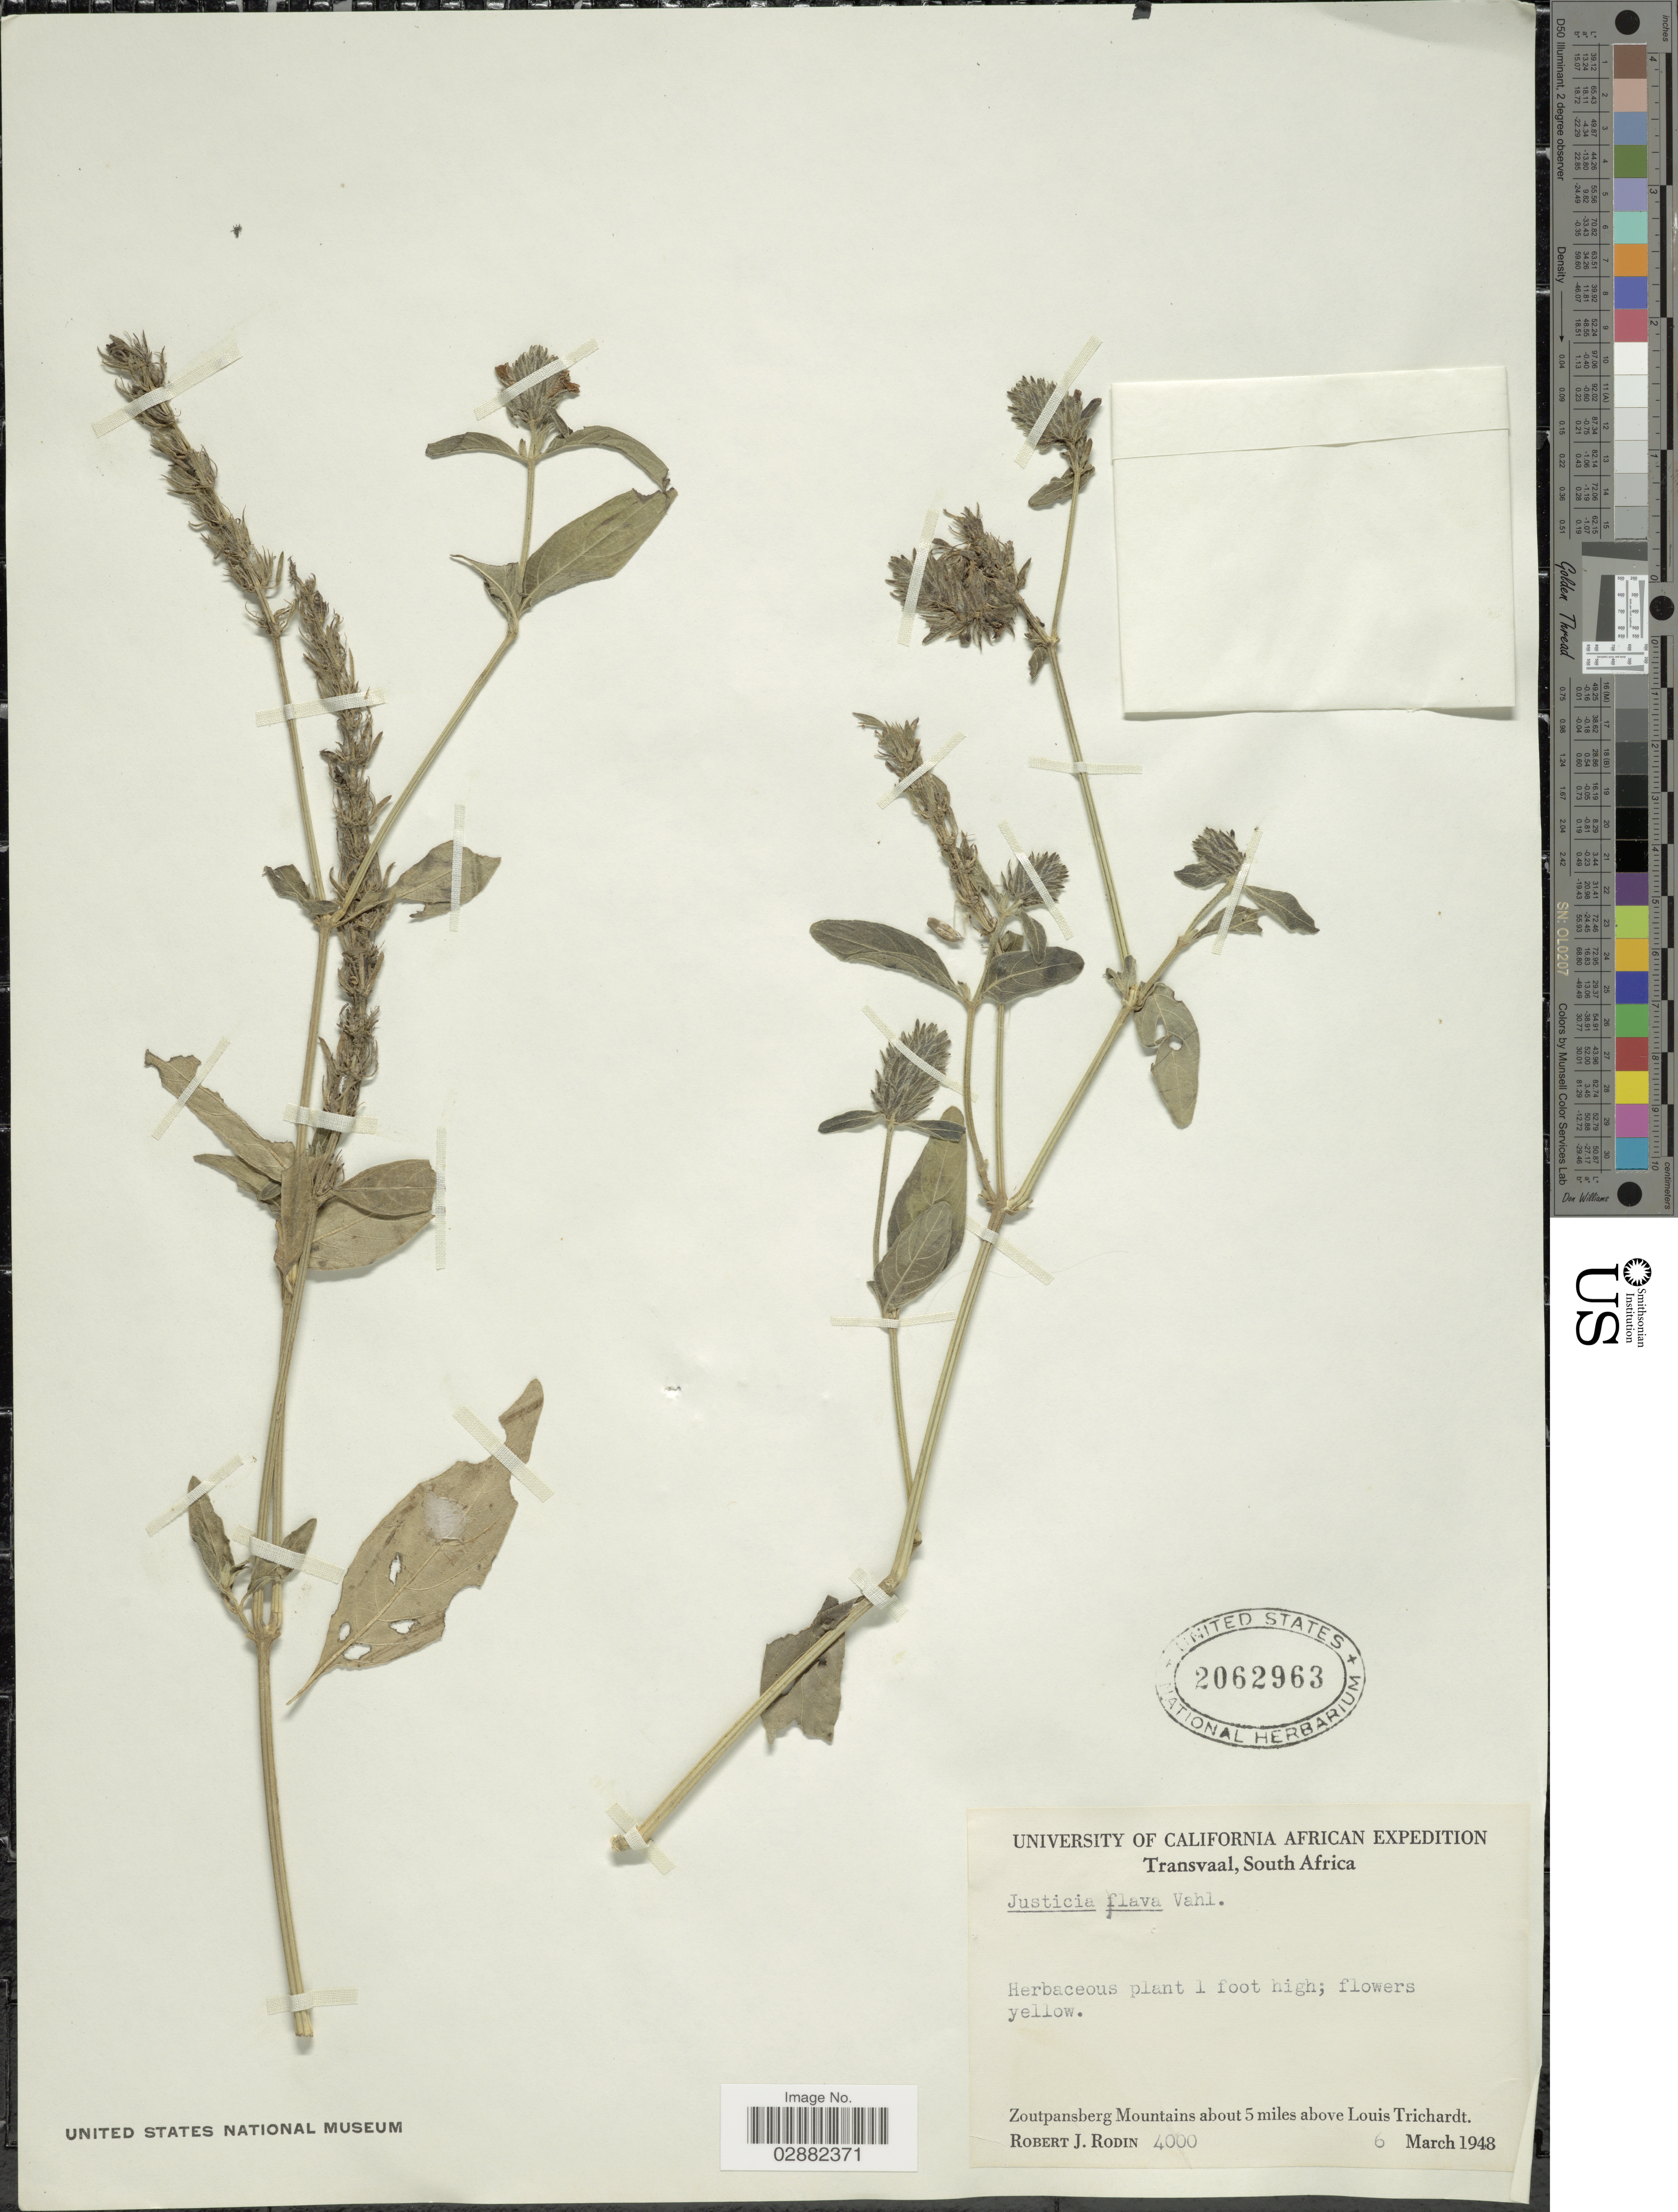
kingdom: Plantae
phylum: Tracheophyta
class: Magnoliopsida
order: Lamiales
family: Acanthaceae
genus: Justicia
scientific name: Justicia flava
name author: (Forssk.) Vahl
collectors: R. J. Rodin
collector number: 4000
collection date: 1948-03-06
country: South Africa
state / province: Limpopo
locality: Transvaal, South Africa, Zoutpansberg Mountains about 5 miles above Louis Trichardt.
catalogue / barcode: US 2062963